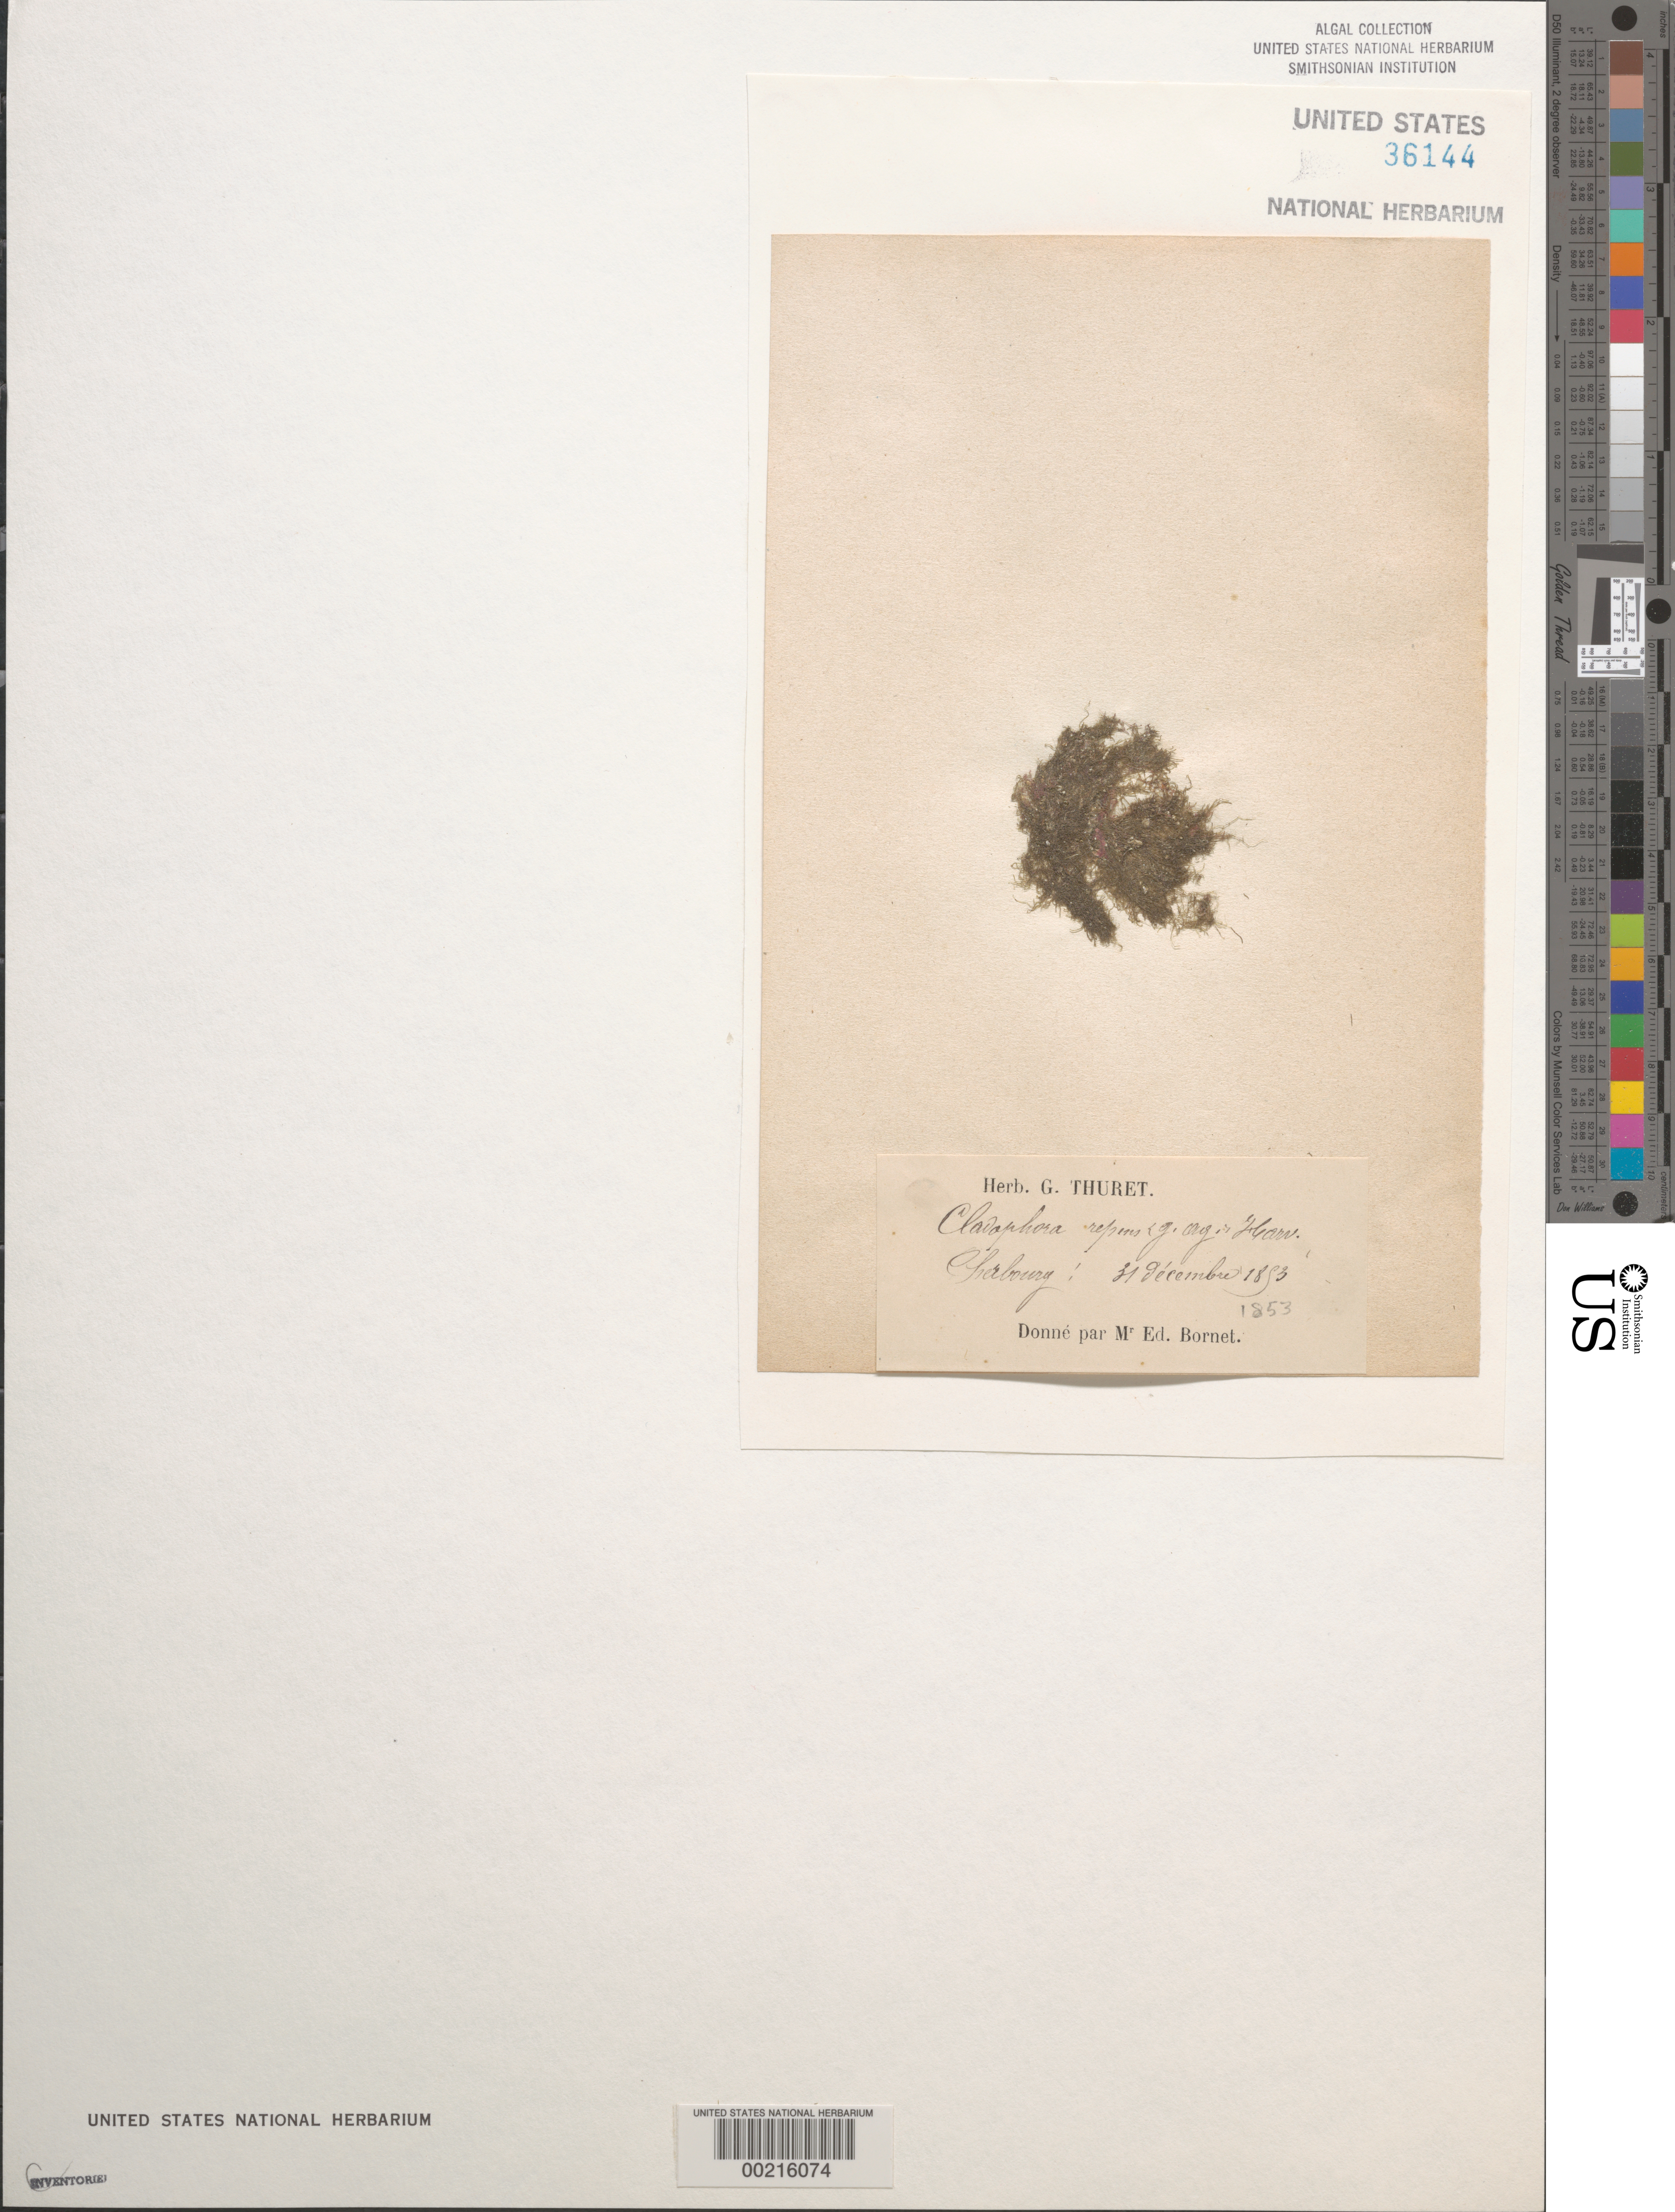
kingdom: Plantae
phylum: Chlorophyta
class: Ulvophyceae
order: Cladophorales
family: Cladophoraceae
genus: Cladophora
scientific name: Cladophora coelothrix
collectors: Thuret, G. (herbarium)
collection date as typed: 31 Dec 1853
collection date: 1853-12-31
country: France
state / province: Normandie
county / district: Manche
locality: Cherbourg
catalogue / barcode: US 36144